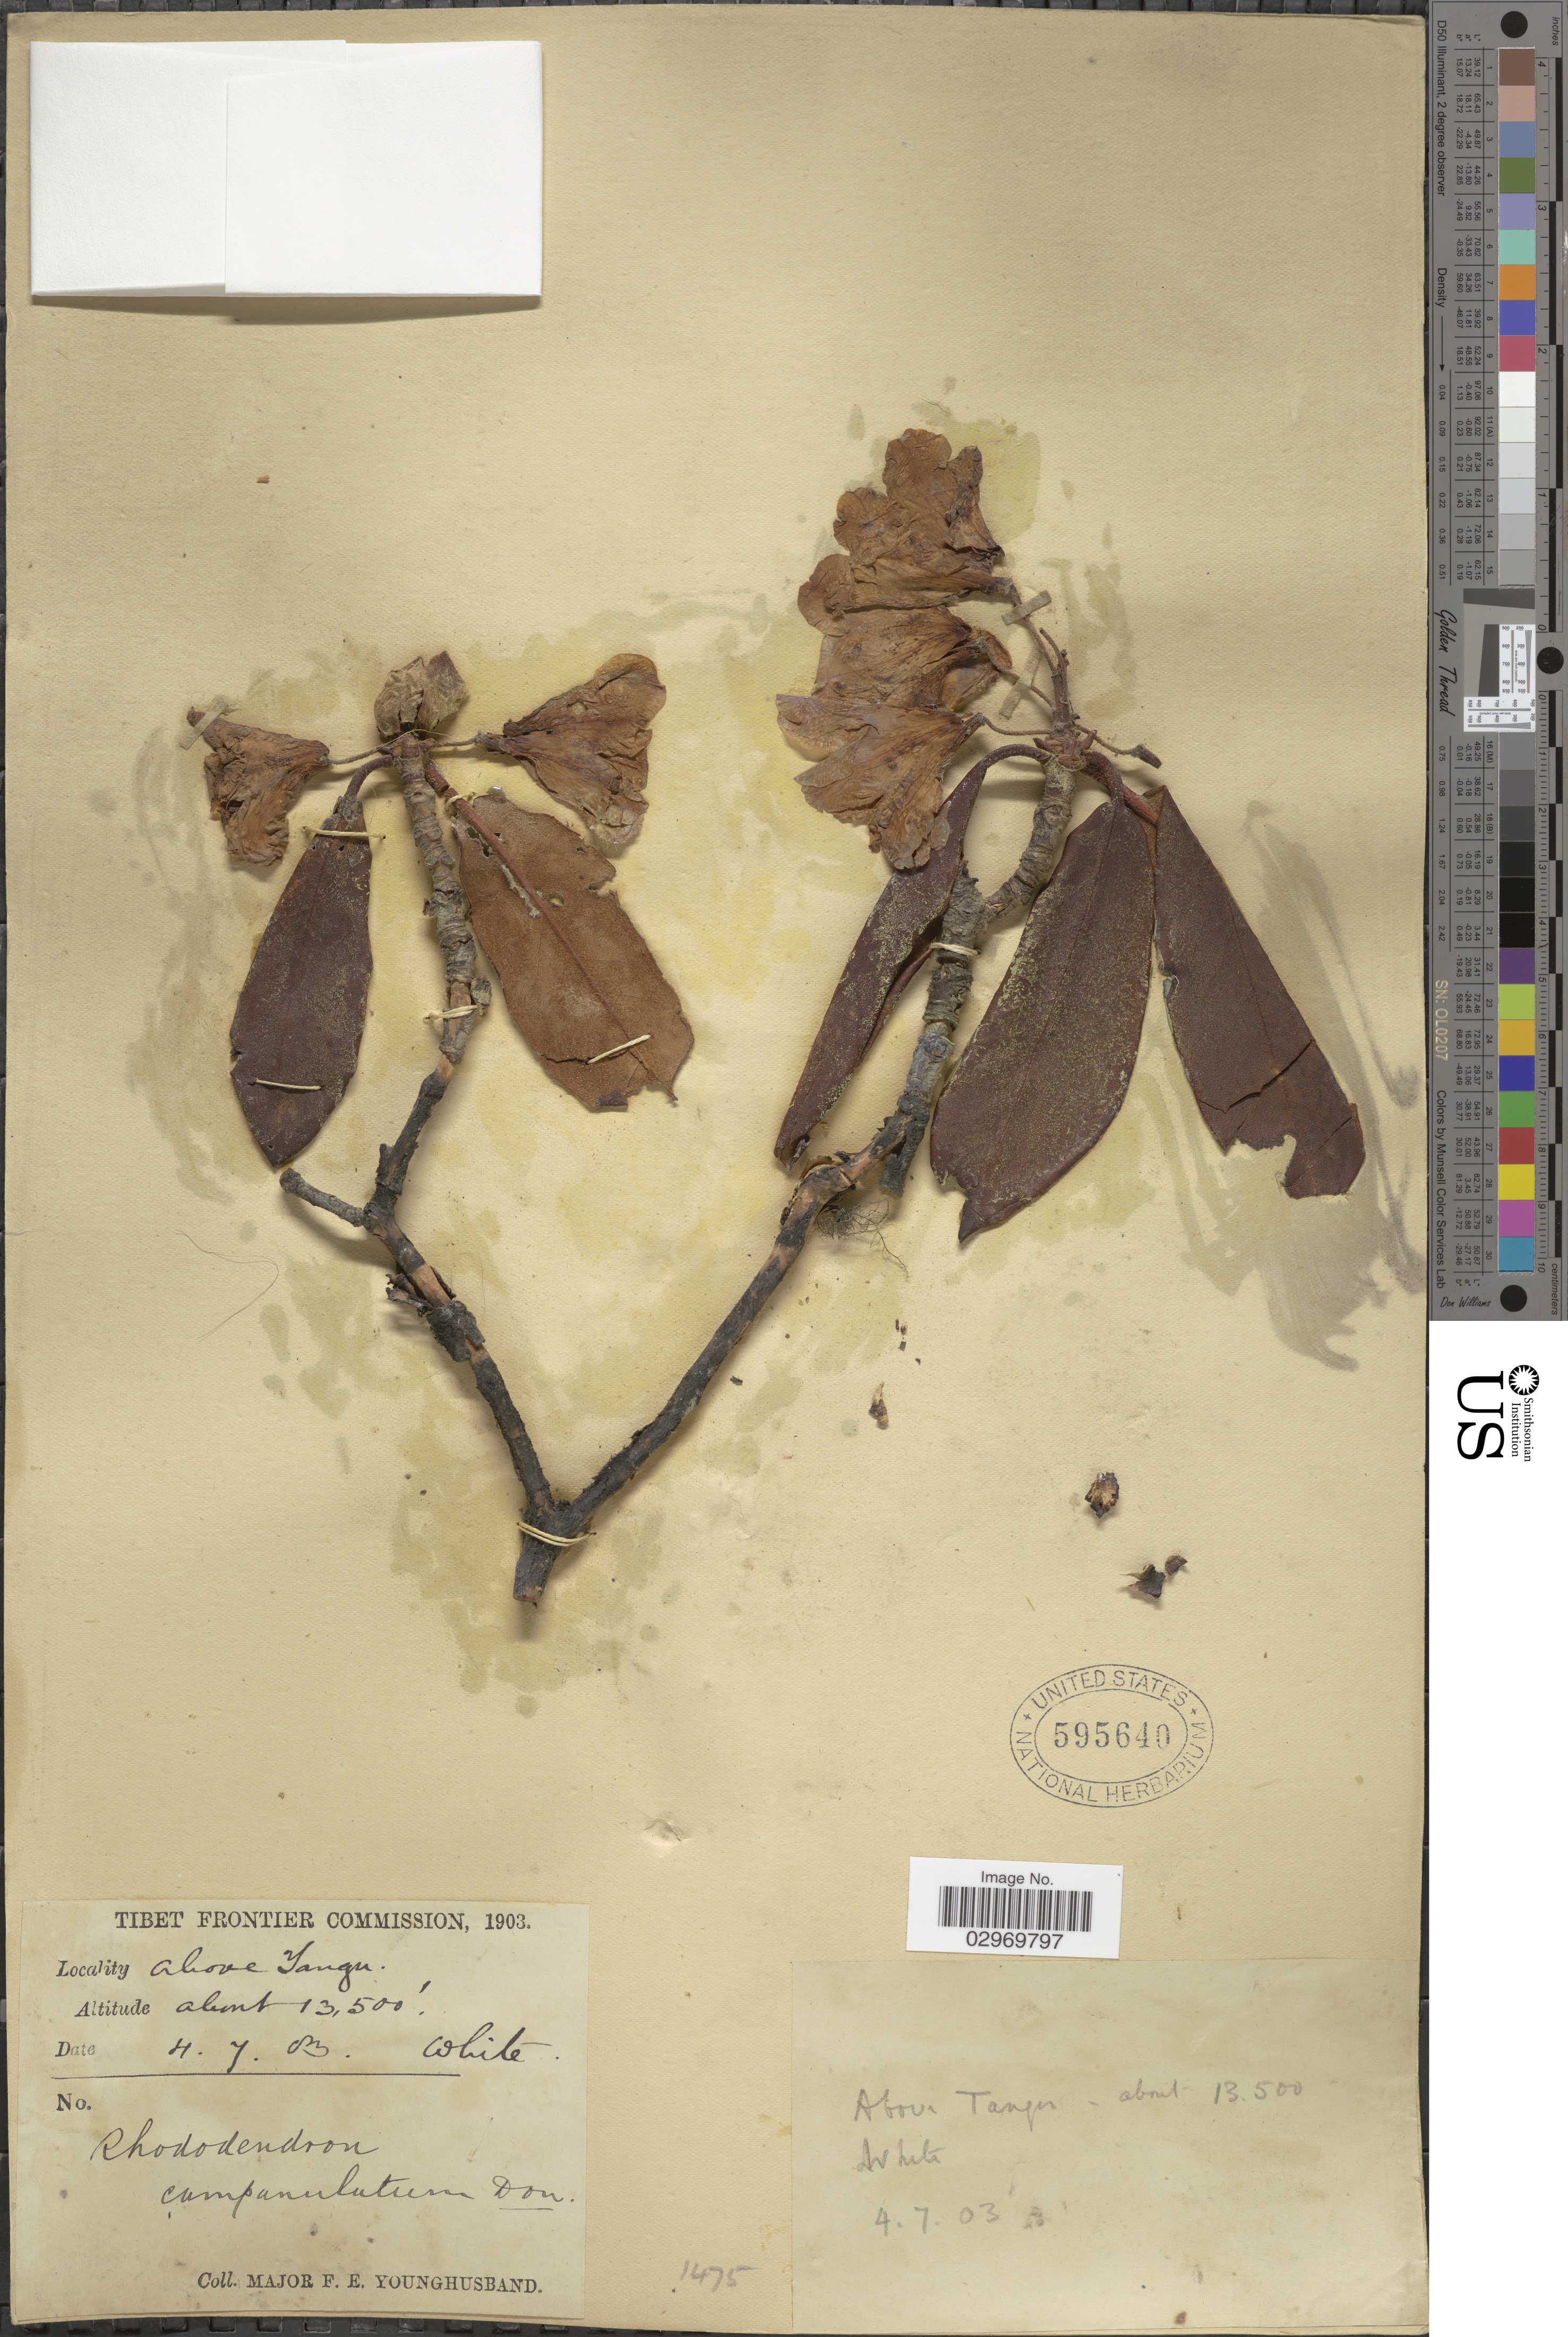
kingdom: Plantae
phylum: Tracheophyta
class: Magnoliopsida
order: Ericales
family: Ericaceae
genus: Rhododendron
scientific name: Rhododendron campanulatum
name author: D. Don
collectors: F. Younghusband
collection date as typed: Transcribed d/m/y: 4/7/3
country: China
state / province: Xizang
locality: Tibet. Above Tangu.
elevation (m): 4115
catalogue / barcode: US 595640